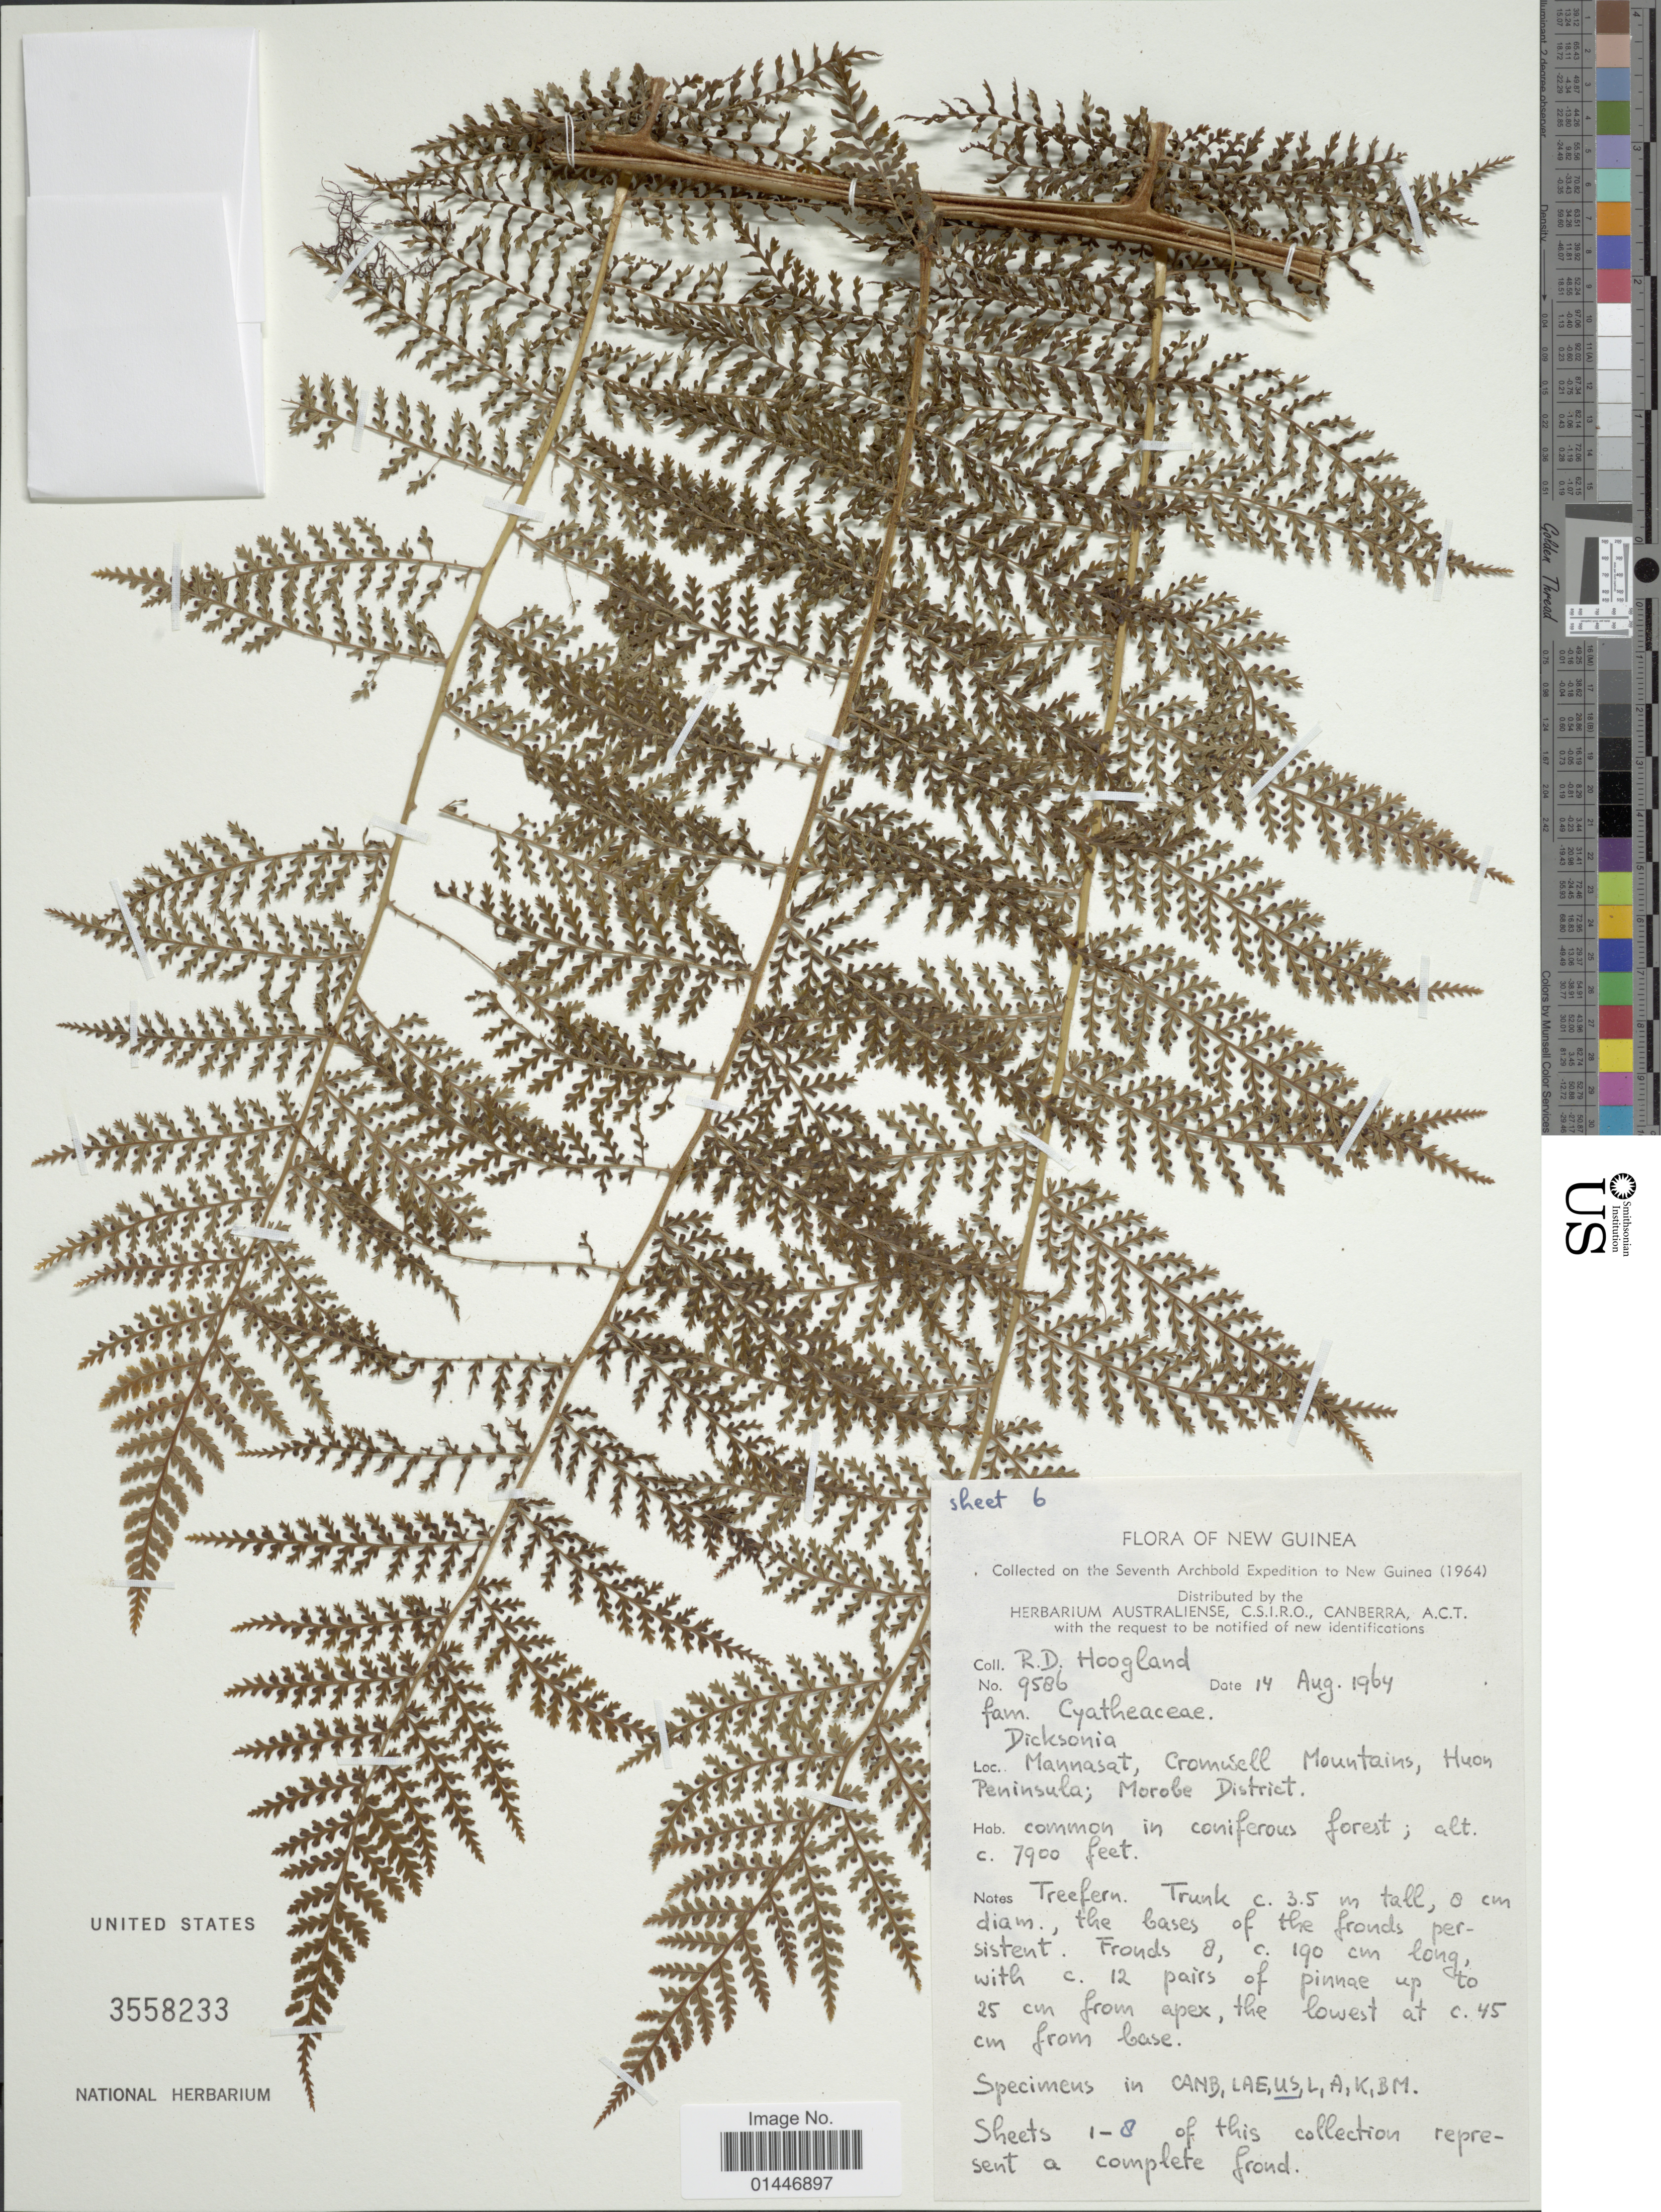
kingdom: Plantae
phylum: Tracheophyta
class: Polypodiopsida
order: Cyatheales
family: Dicksoniaceae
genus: Dicksonia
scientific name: Dicksonia lanigera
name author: Holttum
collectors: R. D. Hoogland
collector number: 9586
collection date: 1964-08-14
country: Papua New Guinea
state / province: Morobe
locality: New Guinea: Mannasat, Cromwell Mountains, Huon Penisula; Morobe District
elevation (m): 2408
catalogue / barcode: US 3558233